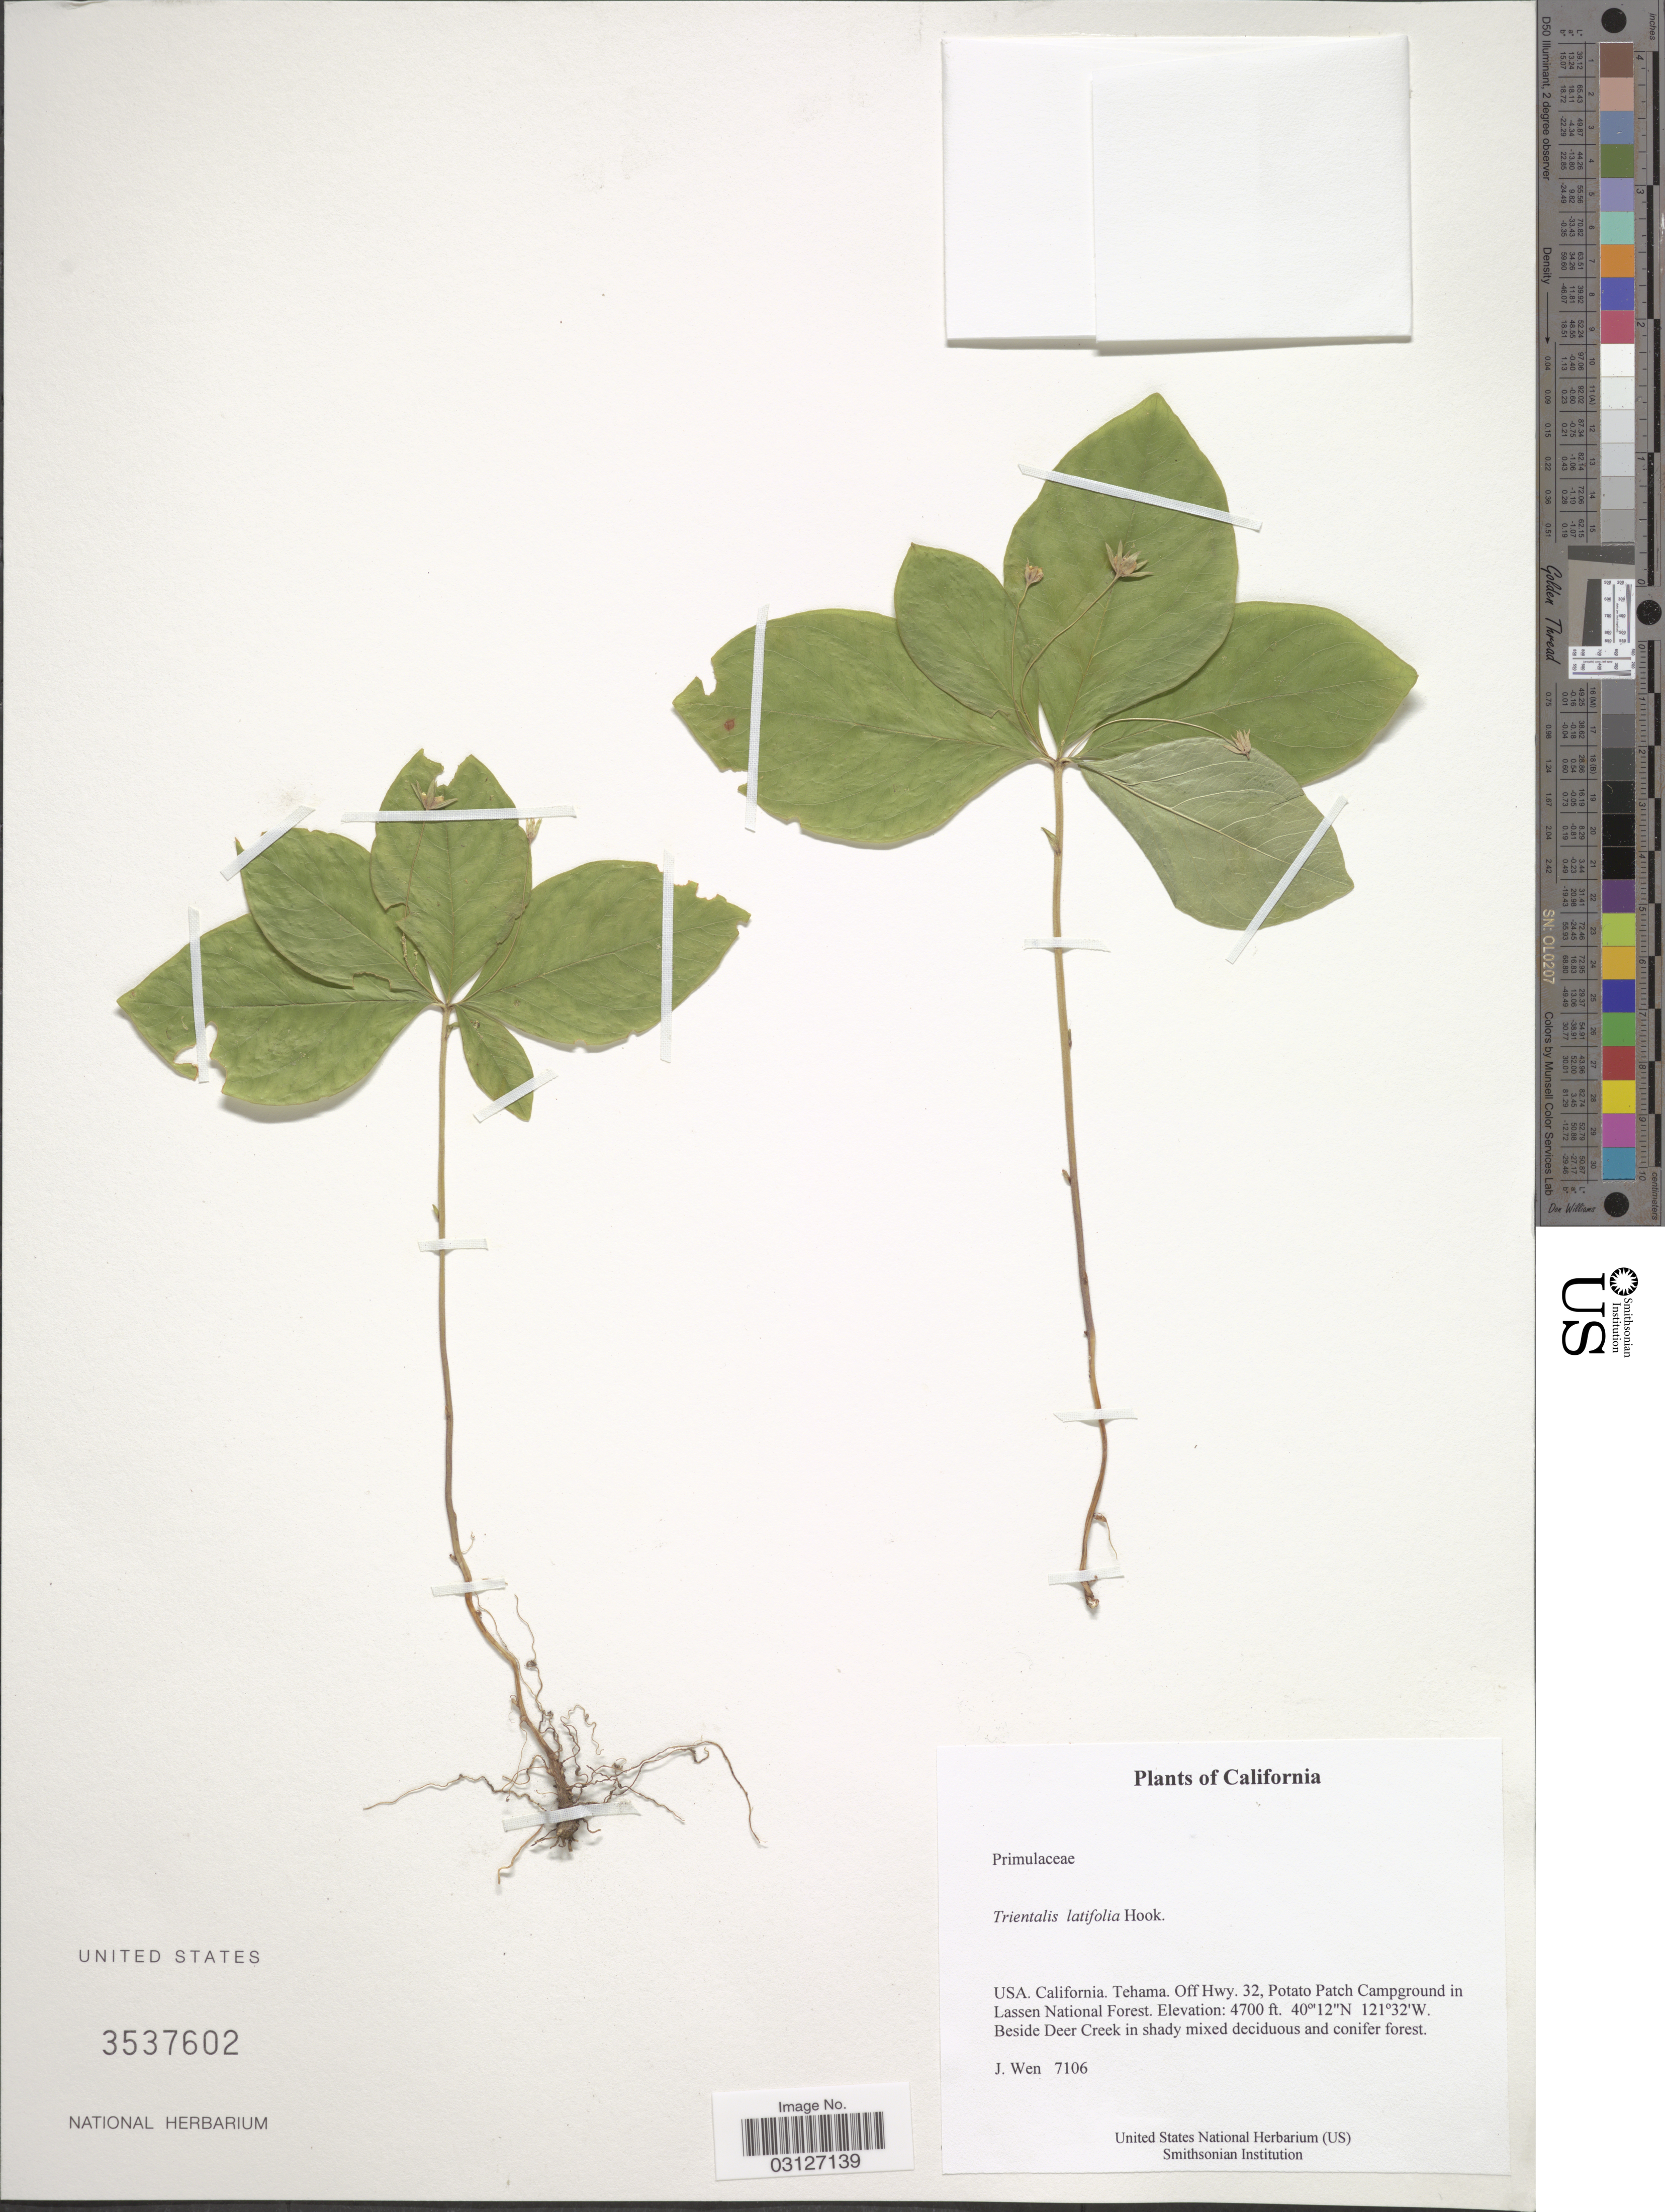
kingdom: Plantae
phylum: Tracheophyta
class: Magnoliopsida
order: Ericales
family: Primulaceae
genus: Trientalis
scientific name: Trientalis latifolia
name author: Hook.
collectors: J. Wen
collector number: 7106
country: United States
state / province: California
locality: Tehama. Off Hwy. 32, Potato Patch Campground in Lassen National Forest. Beside Deer Reek.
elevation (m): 1433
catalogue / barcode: US 3537602